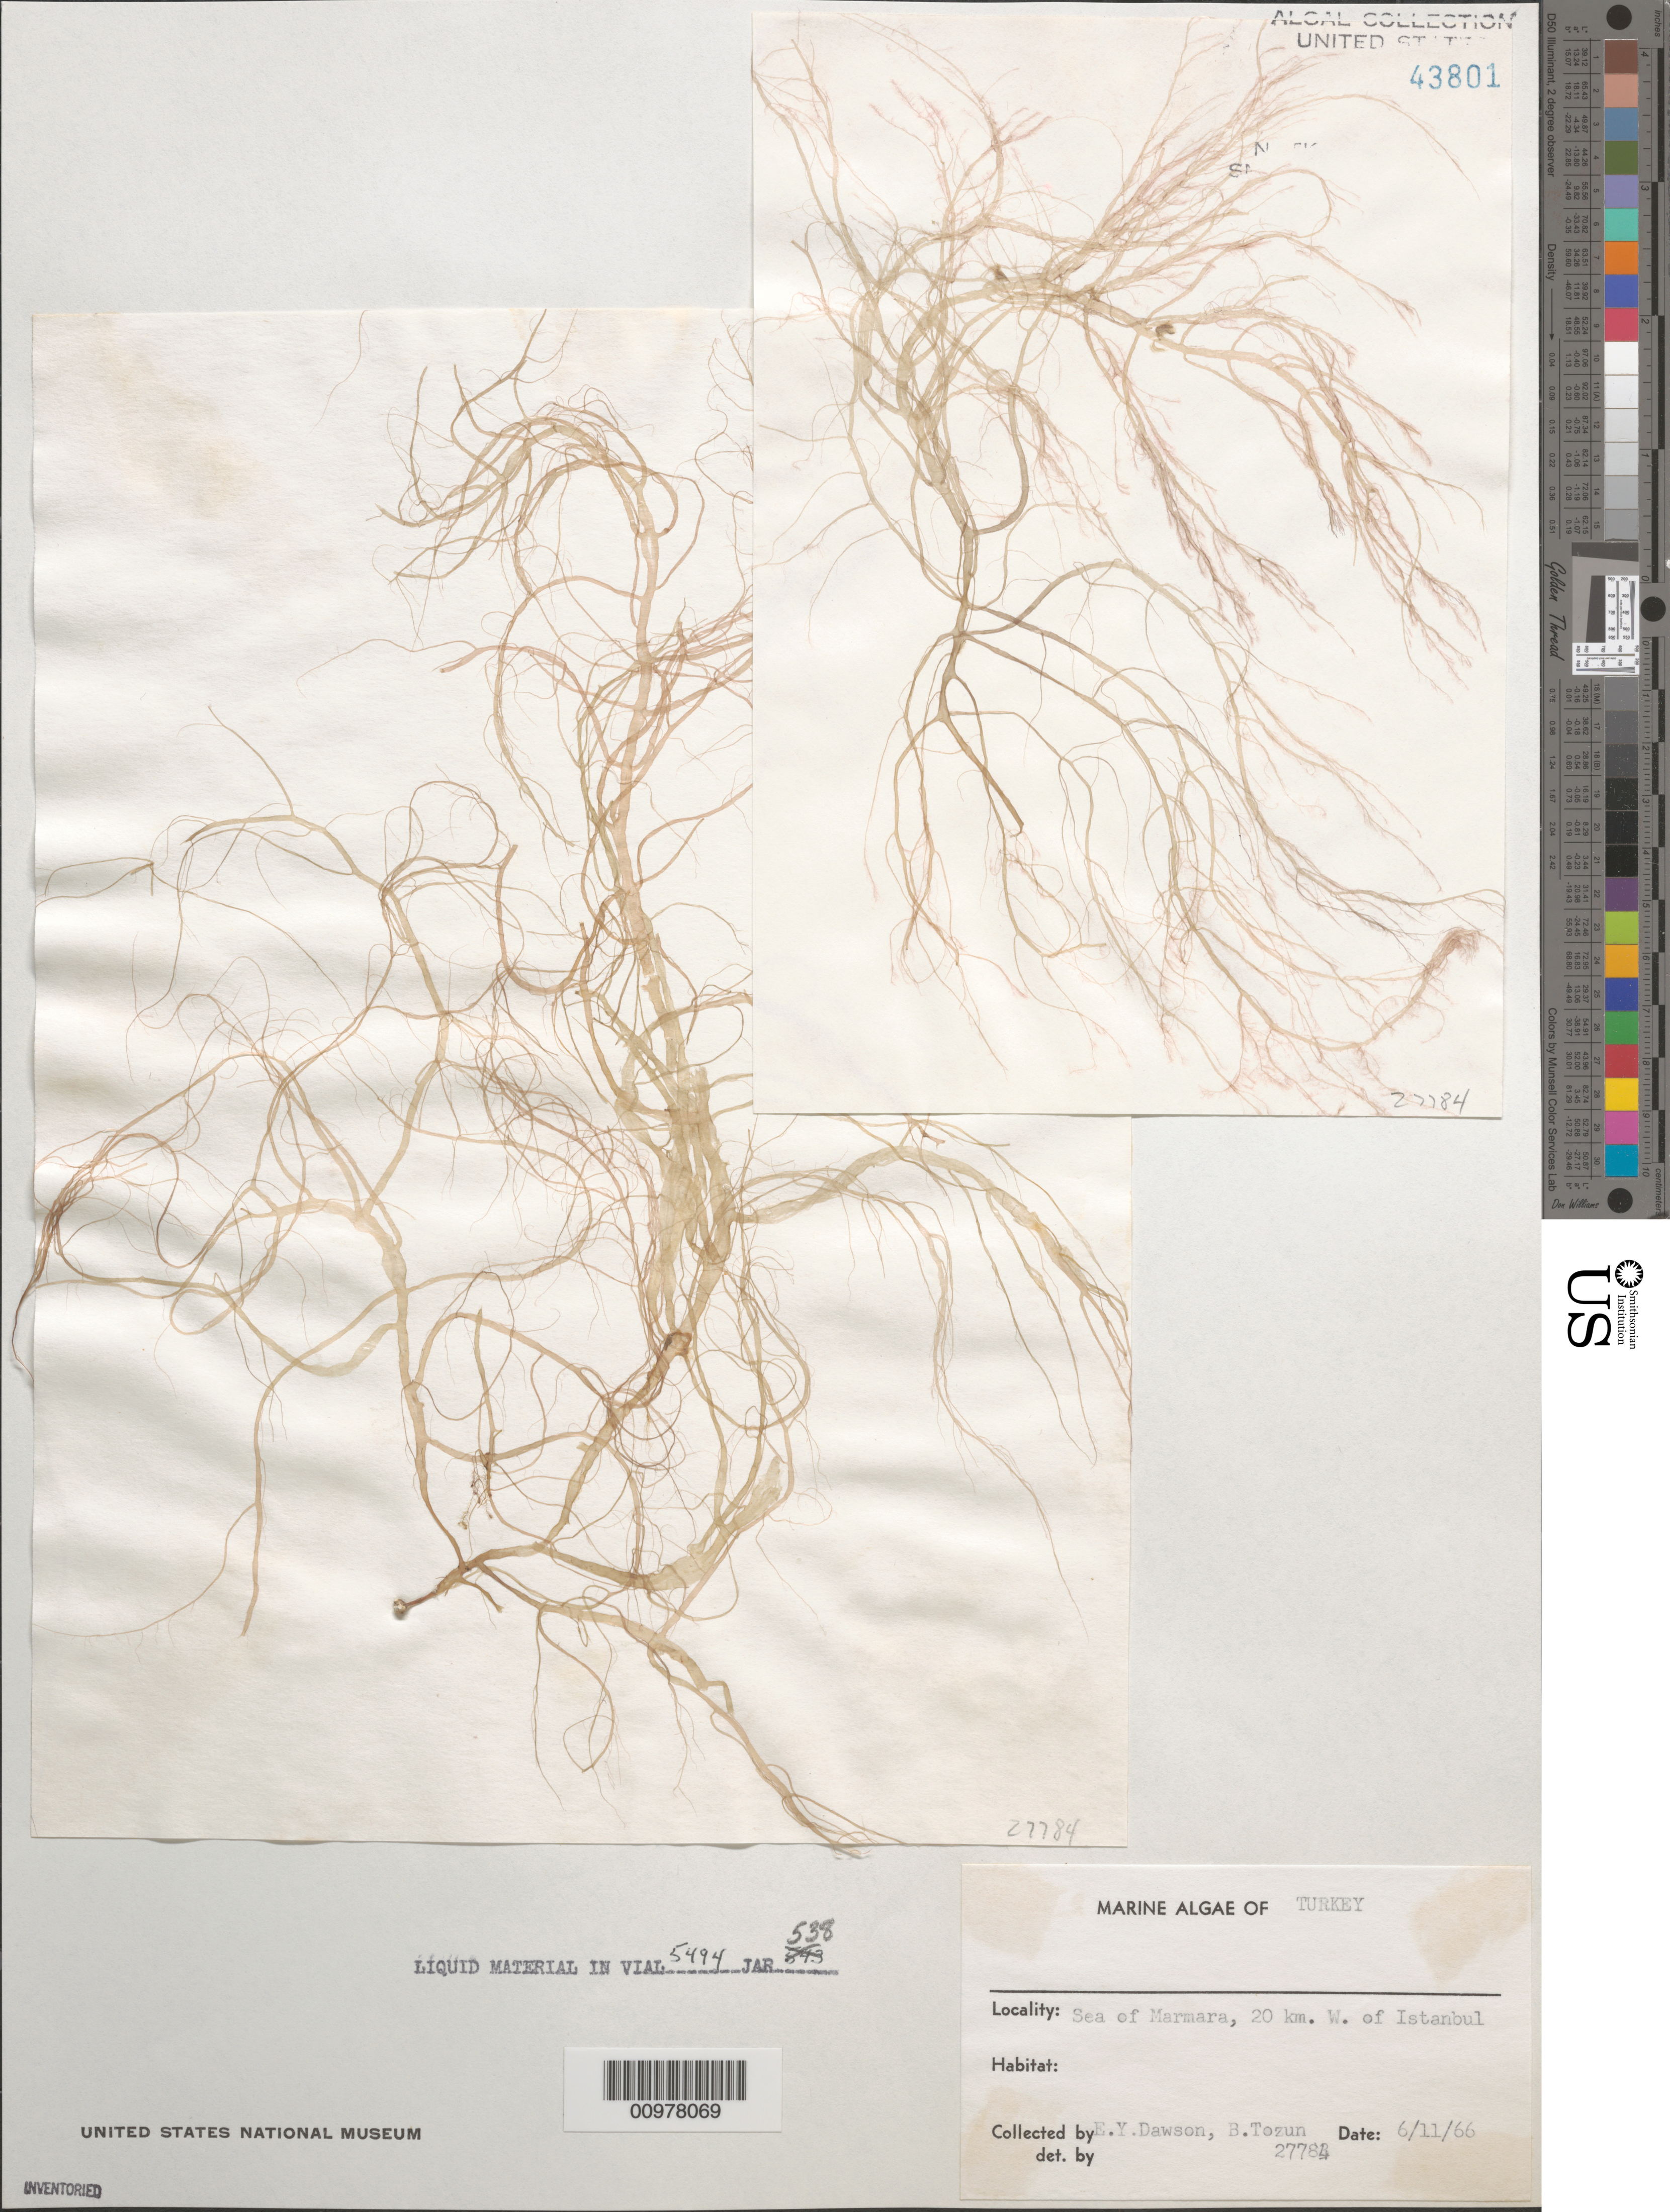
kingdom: Plantae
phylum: Rhodophyta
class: Florideophyceae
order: Ceramiales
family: Dasyaceae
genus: Dasya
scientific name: Dasya sp.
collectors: E. Y. Dawson & B. Tozun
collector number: EYD 27784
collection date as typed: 11 Jun 1966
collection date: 1966-06-11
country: Turkey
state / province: Istanbul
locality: Sea of Marmara, 20 km west of Istanbul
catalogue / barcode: US 43801